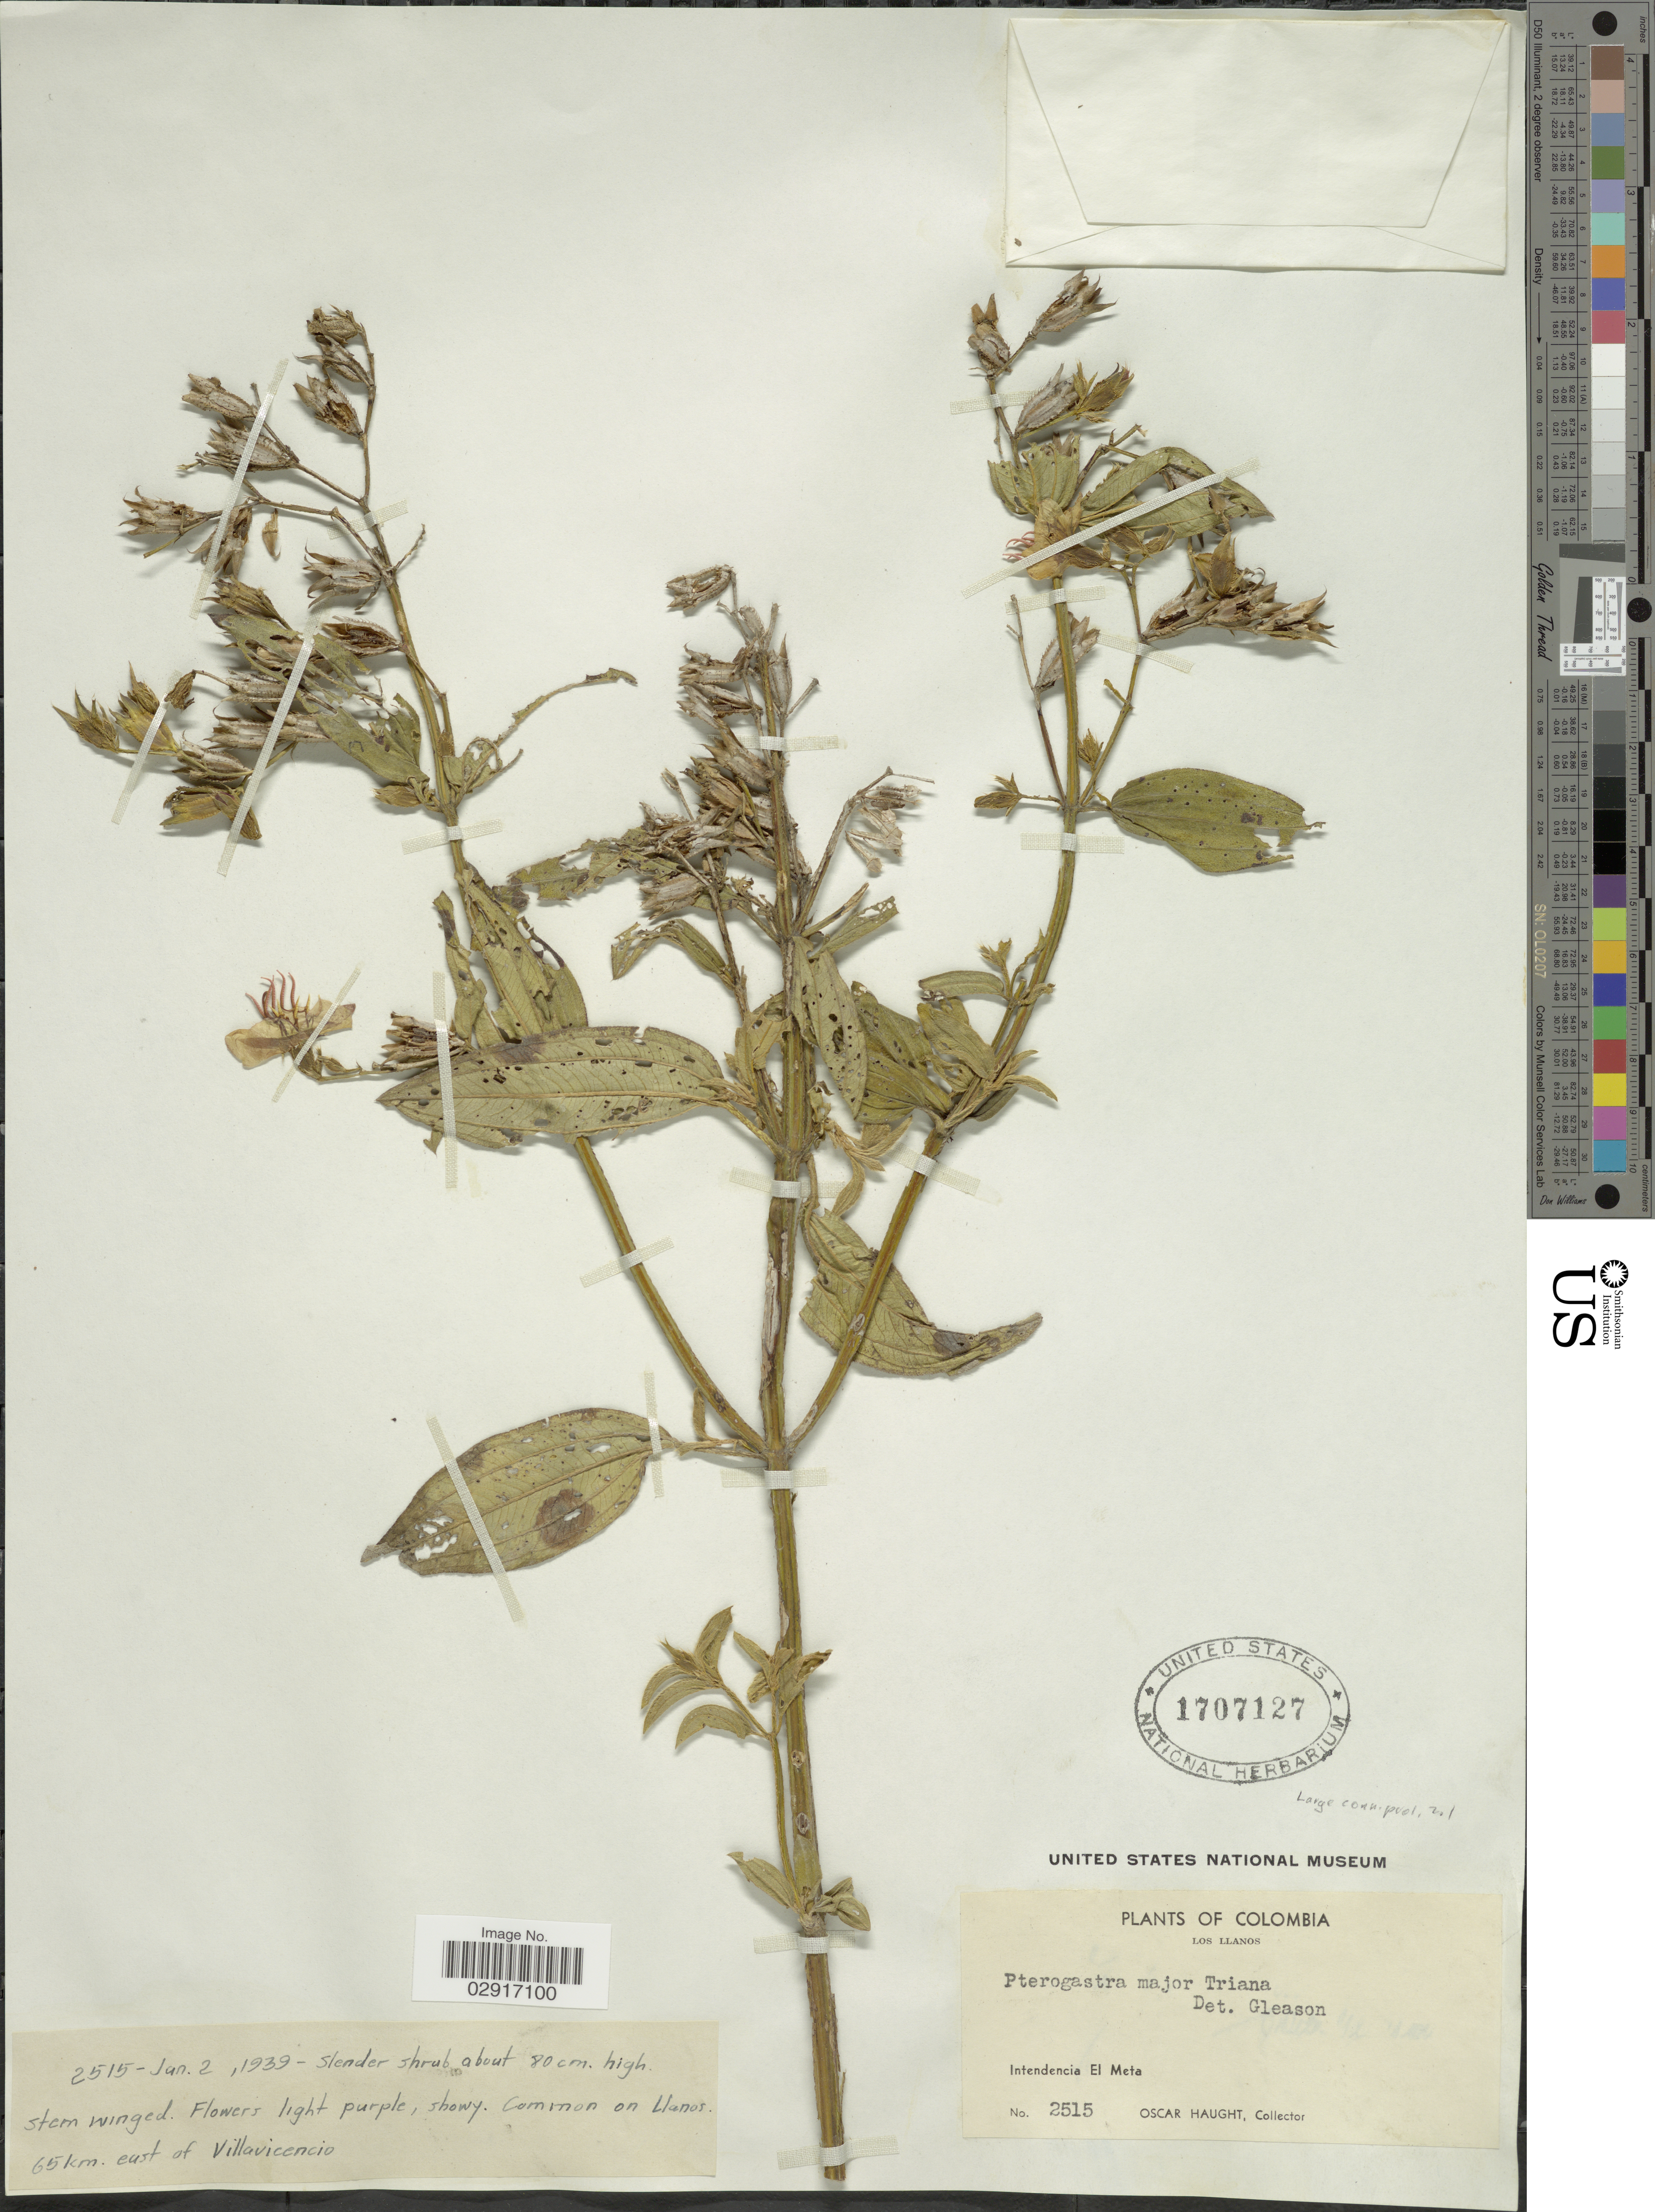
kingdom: Plantae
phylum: Tracheophyta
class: Magnoliopsida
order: Myrtales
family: Melastomataceae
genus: Pterogastra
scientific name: Pterogastra divaricata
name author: (Bonpl.) Naudin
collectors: O. L. Haught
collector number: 2515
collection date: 1939-01-02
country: Colombia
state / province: Meta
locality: Los Llanos. Intendencia El Meta. 65 km. east of Villavicencio.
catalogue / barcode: US 1707127